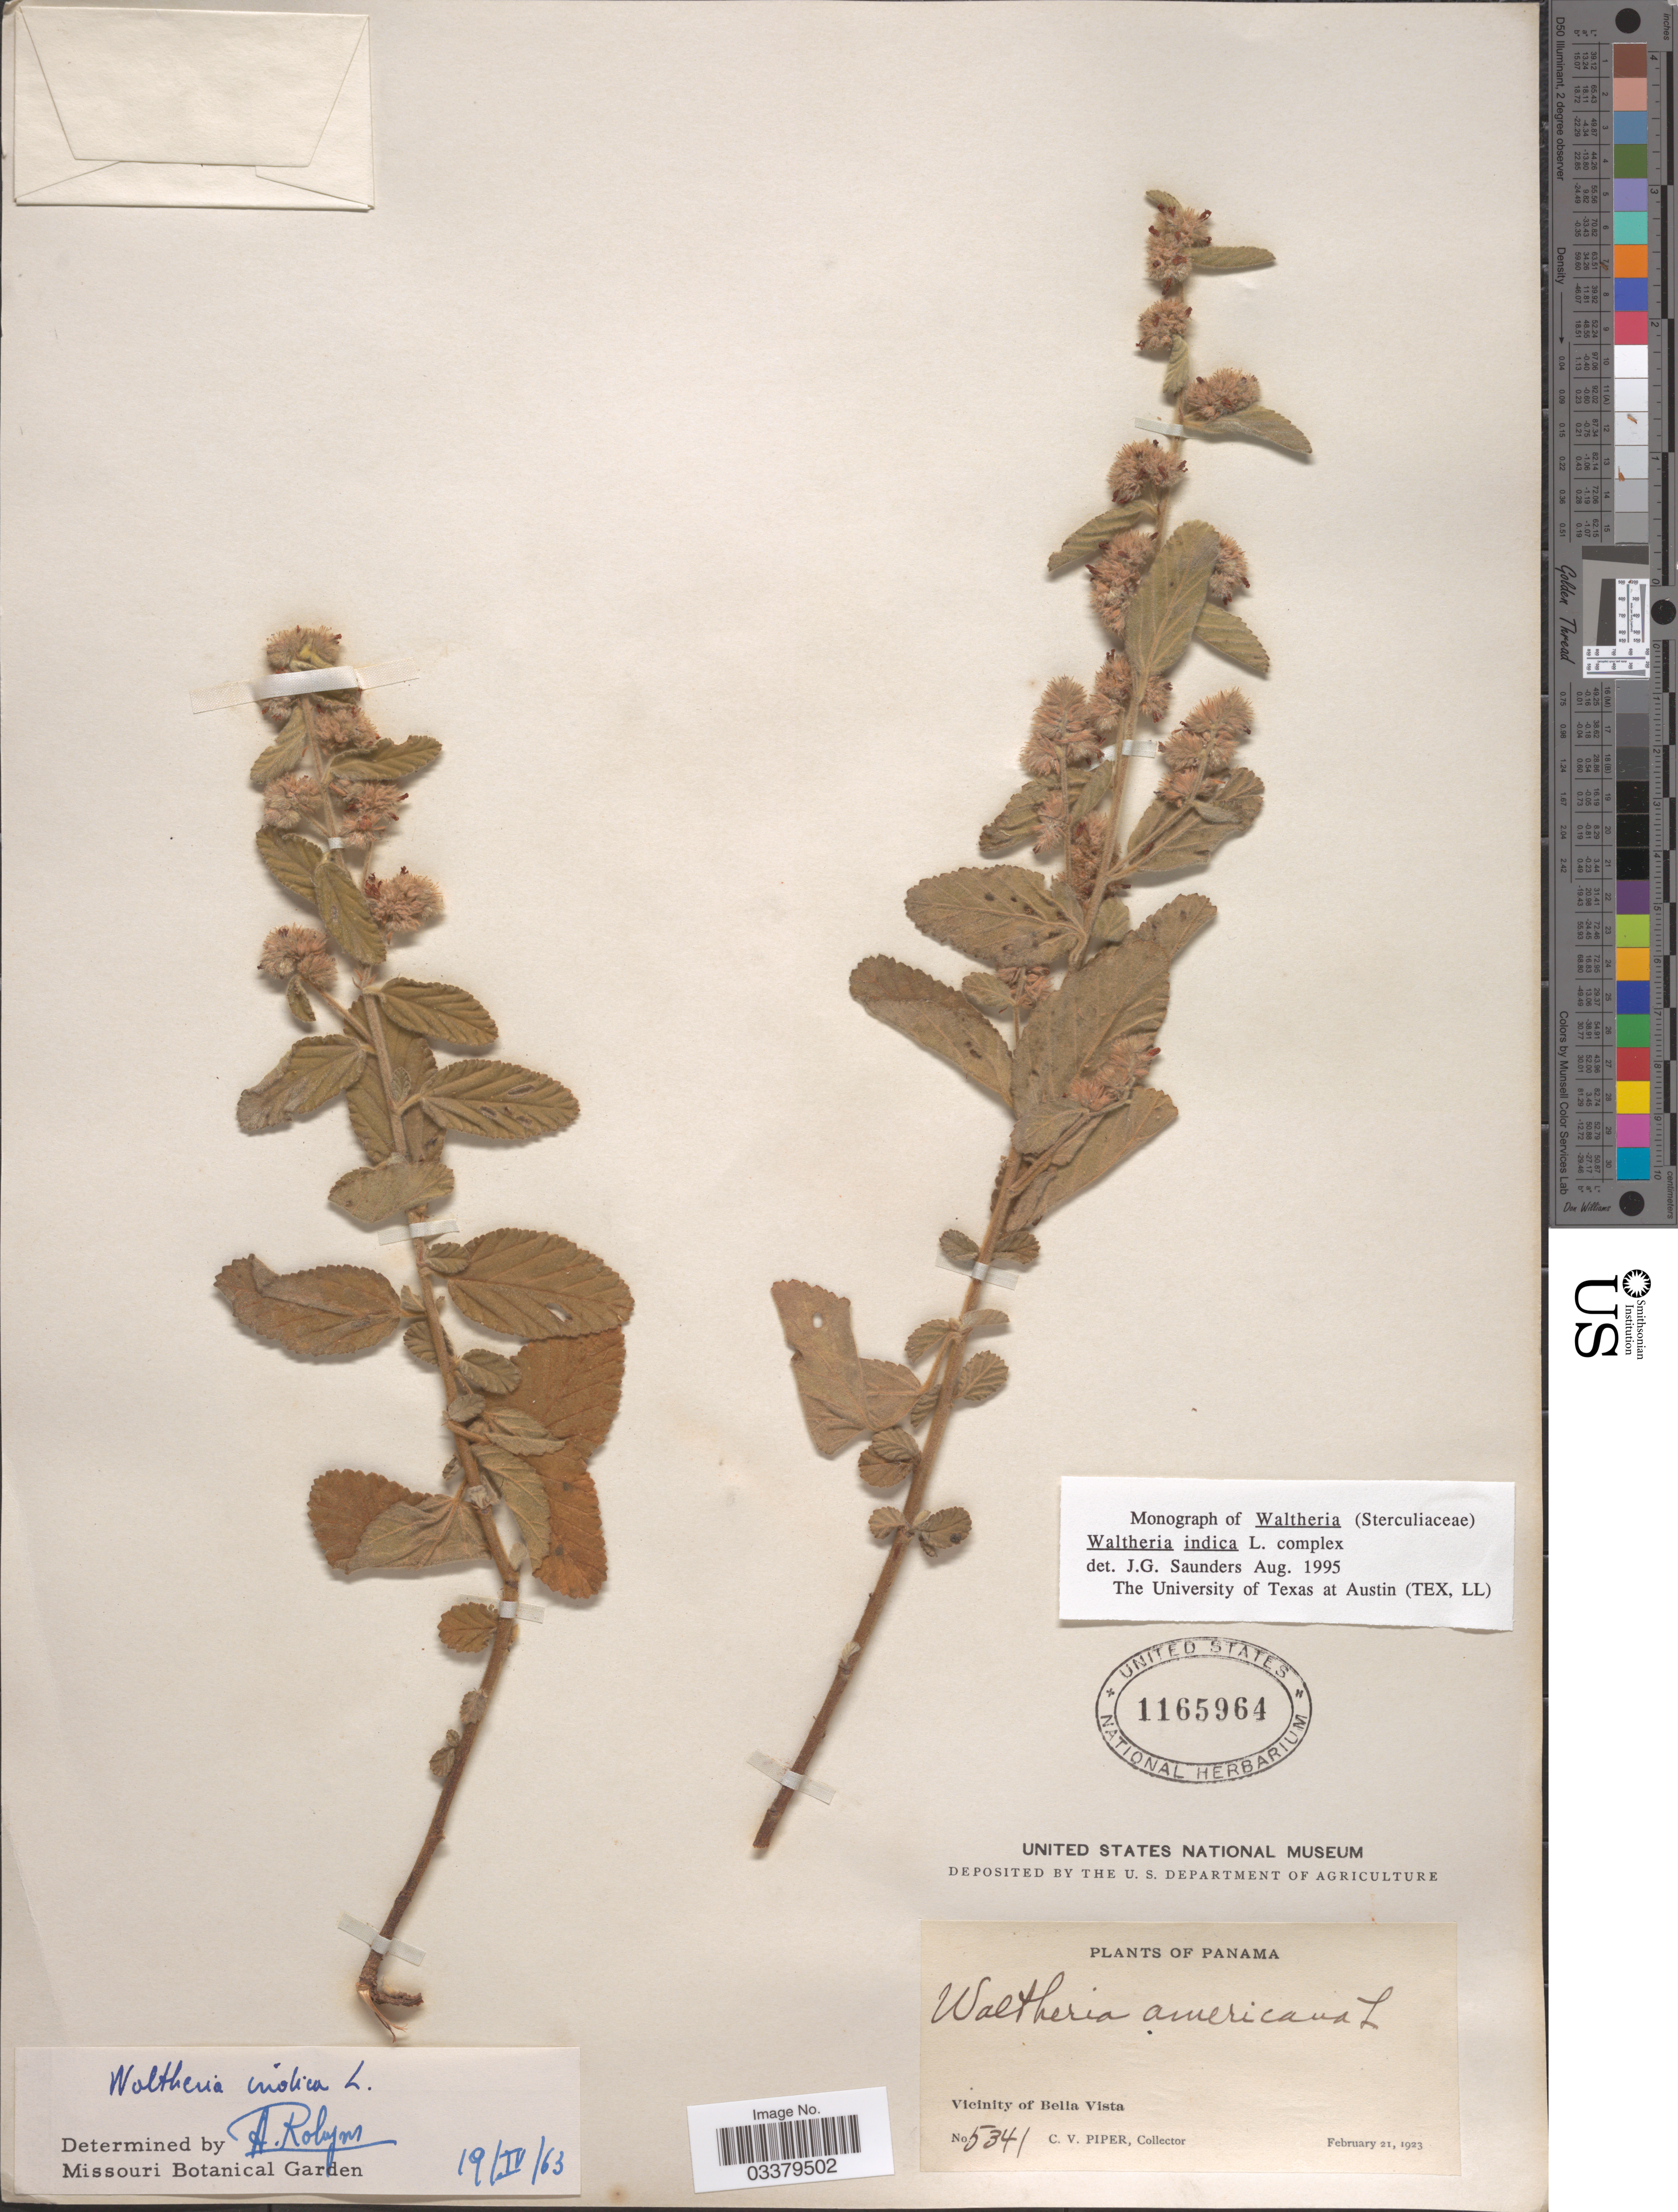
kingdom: Plantae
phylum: Tracheophyta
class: Magnoliopsida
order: Malvales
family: Malvaceae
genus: Waltheria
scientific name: Waltheria indica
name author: L.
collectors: C. V. Piper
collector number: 5341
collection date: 1923-02-21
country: Panama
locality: Vicinity of Bella Vista.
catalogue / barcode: US 1165964